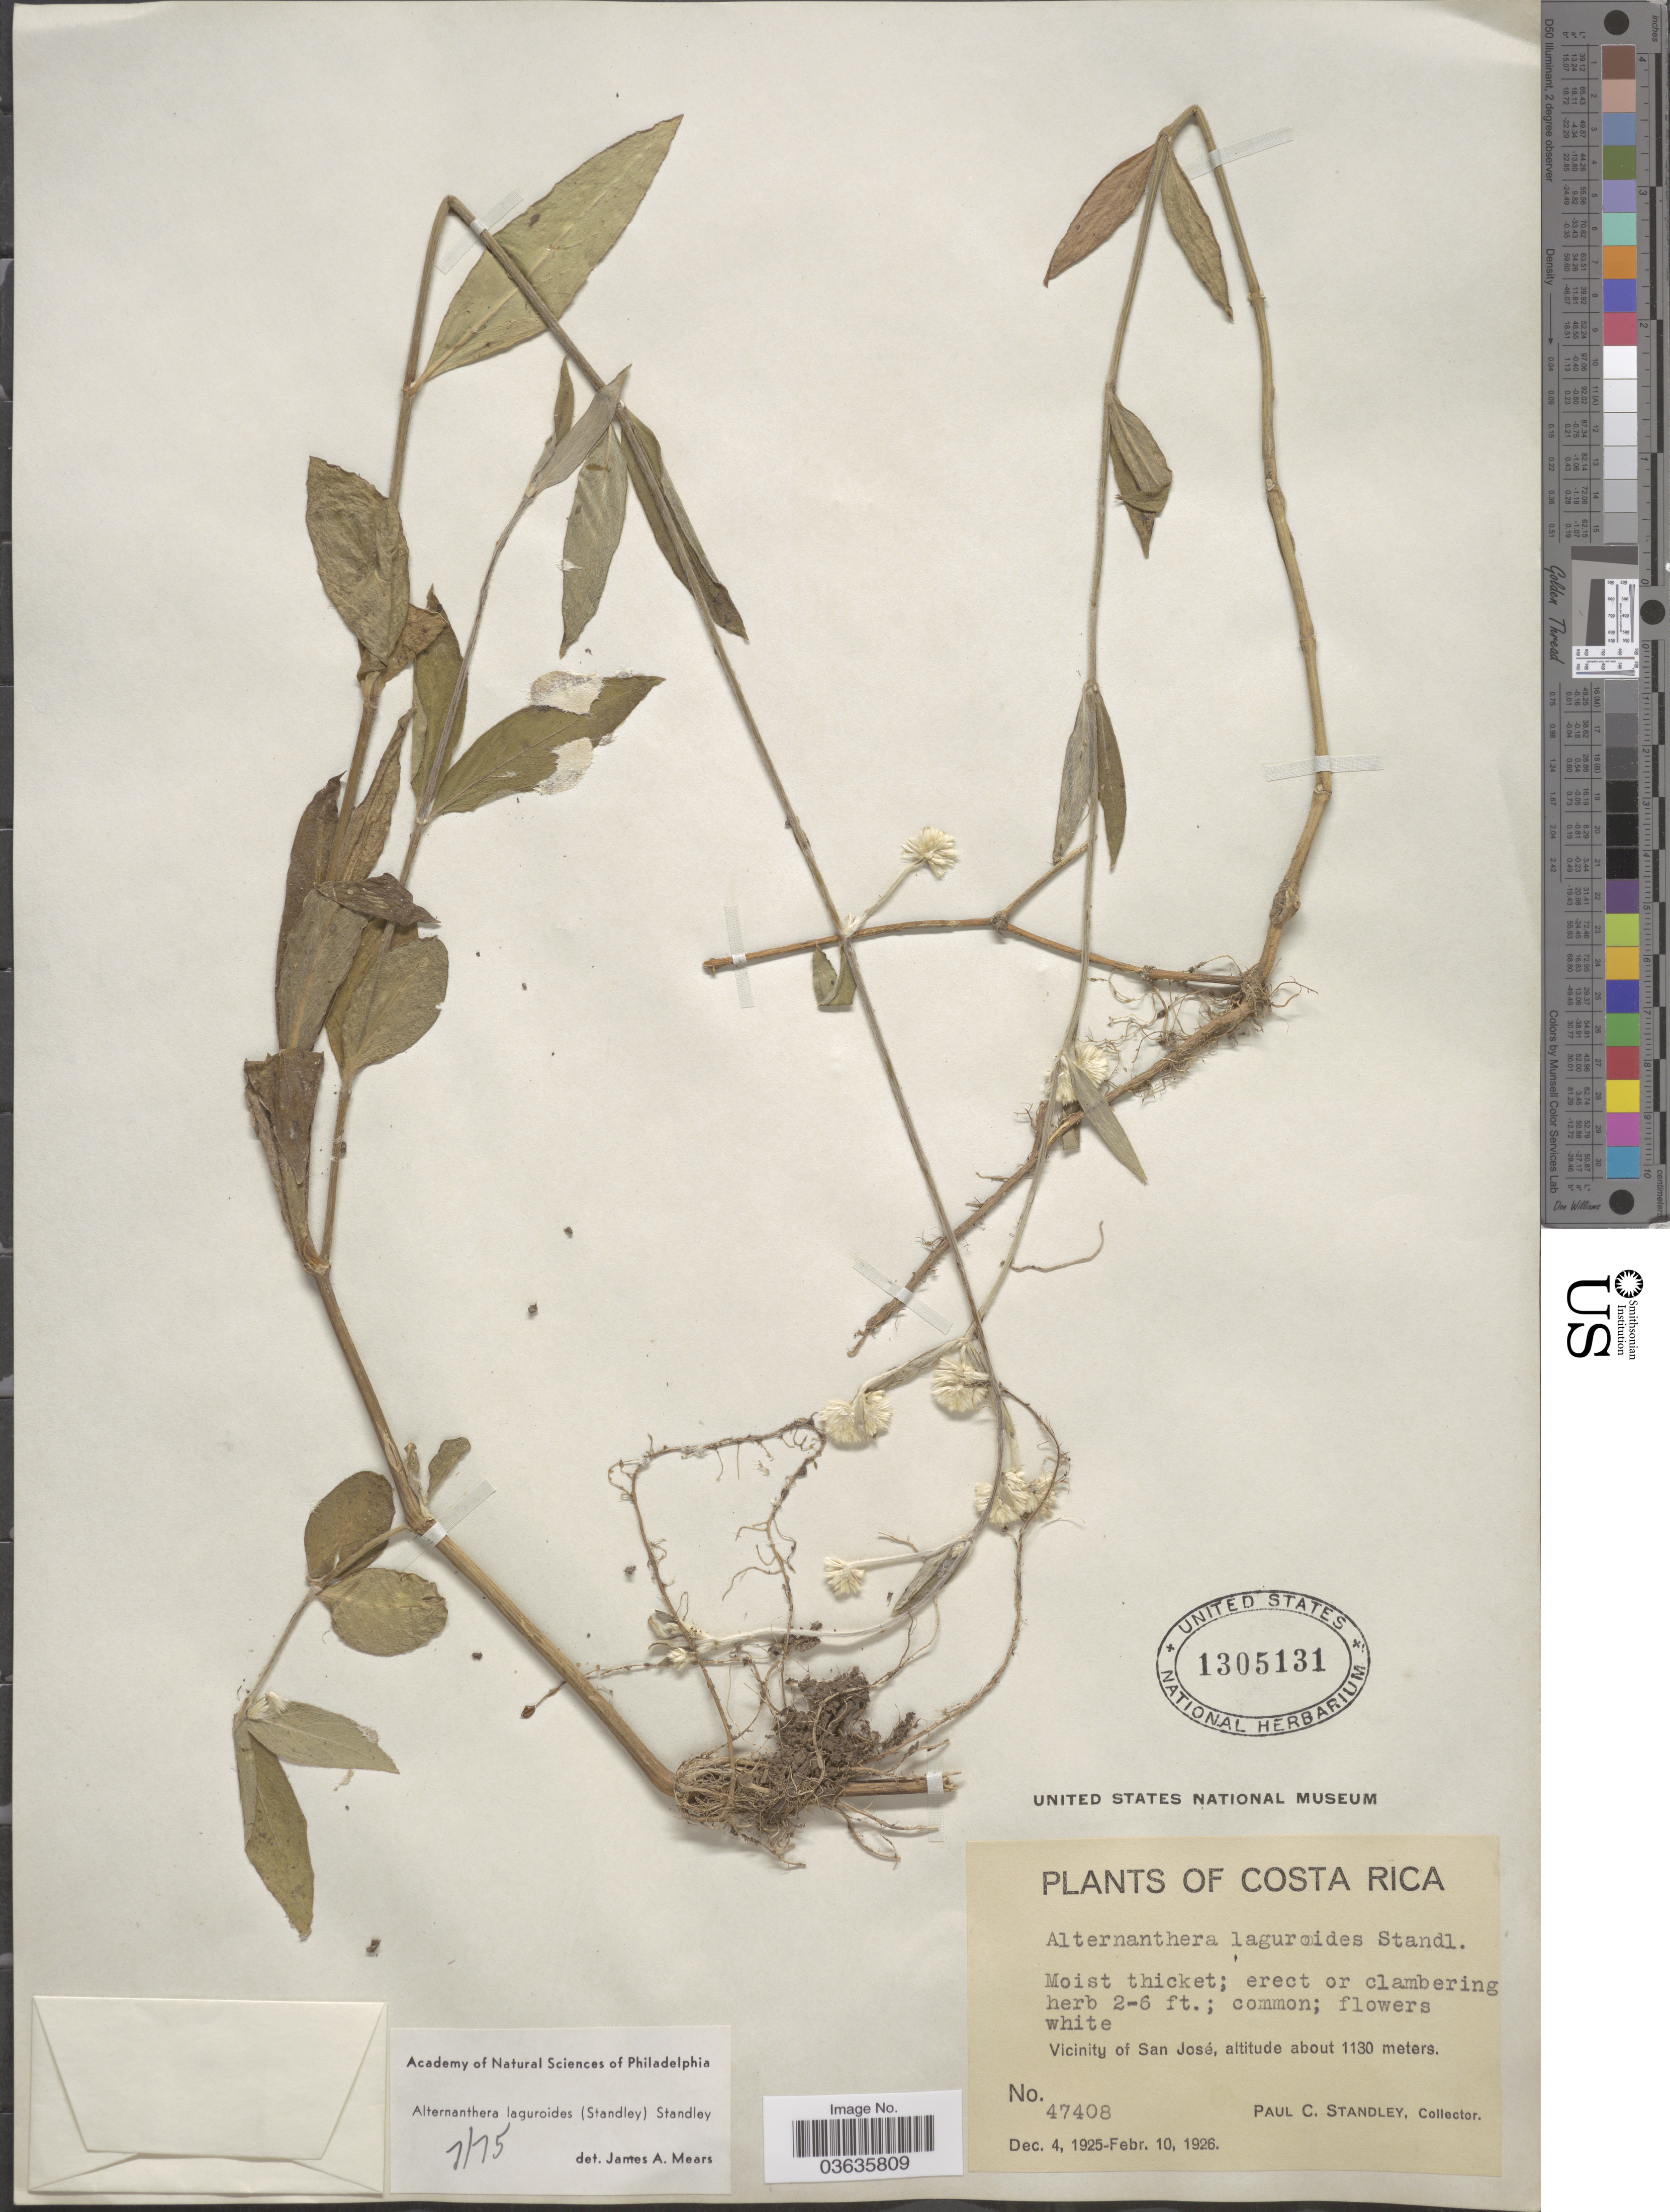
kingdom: Plantae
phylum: Tracheophyta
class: Magnoliopsida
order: Caryophyllales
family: Amaranthaceae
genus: Alternanthera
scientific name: Alternanthera laguroides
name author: (Standl.) Standl.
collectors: P. C. Standley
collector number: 47408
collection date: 1925-12-04/1926-02-10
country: Costa Rica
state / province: San José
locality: Vicinity of San José.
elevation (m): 1130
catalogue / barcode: US 1305131